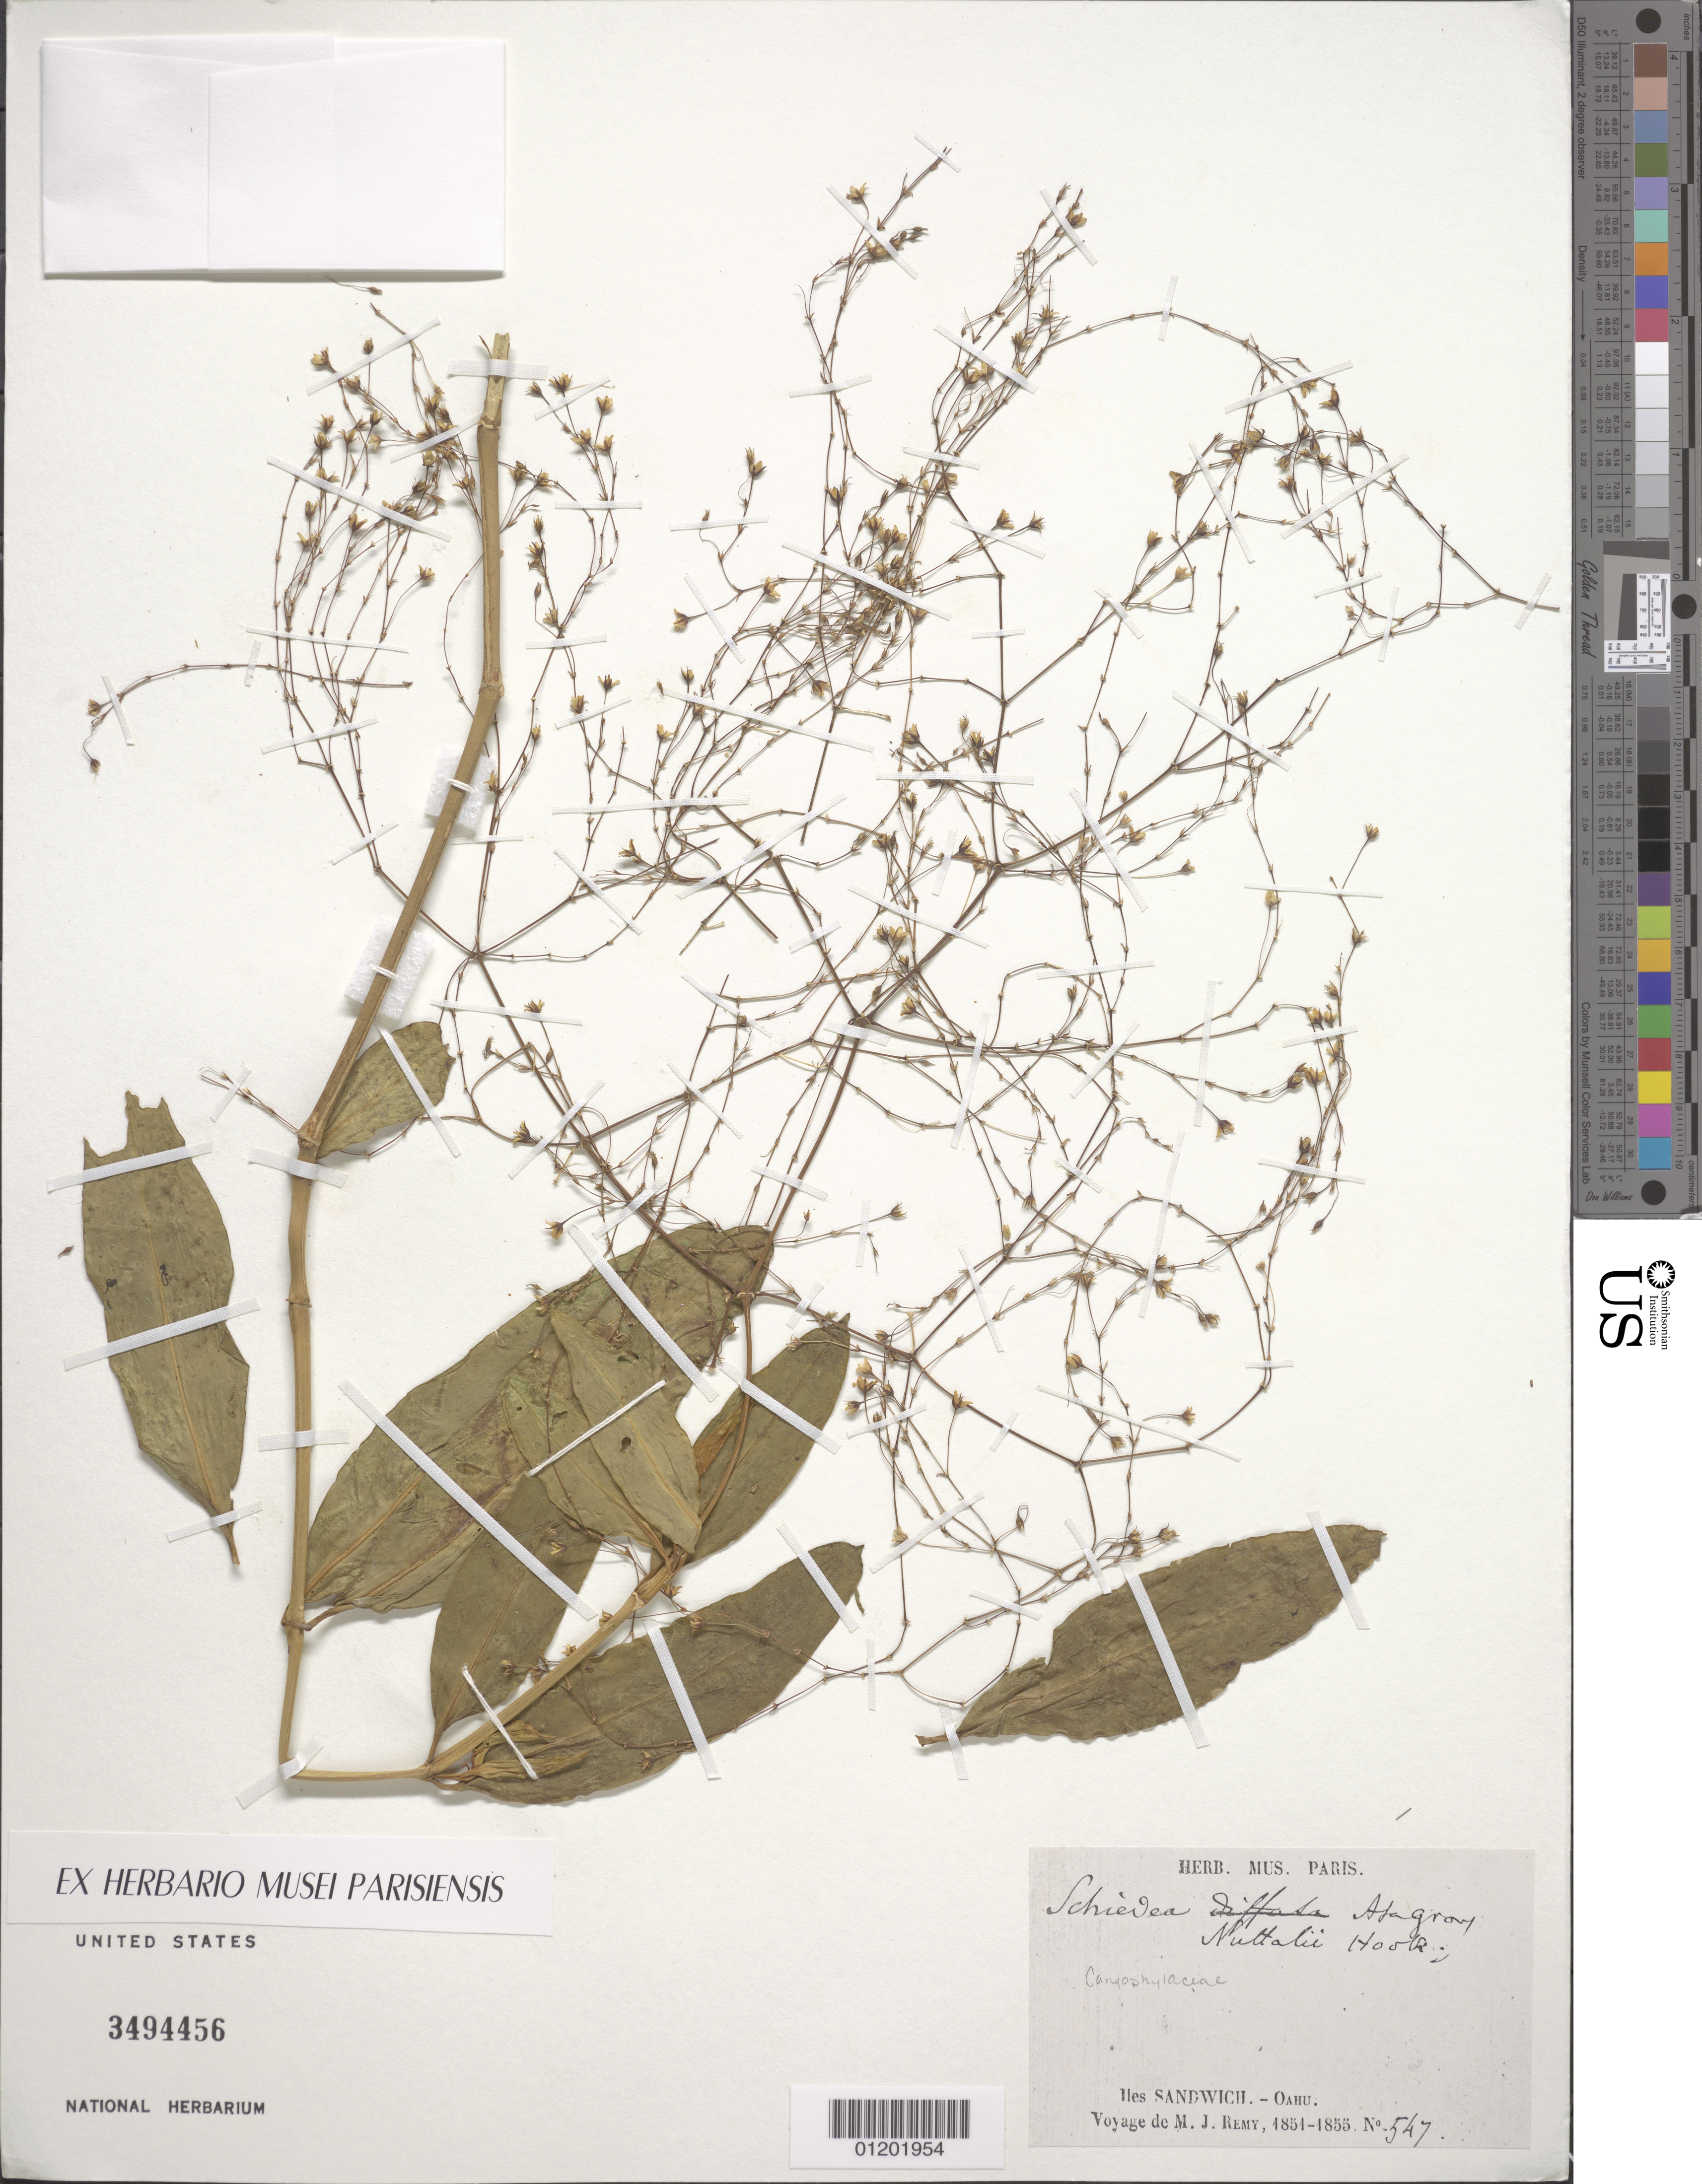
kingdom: Plantae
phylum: Tracheophyta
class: Magnoliopsida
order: Caryophyllales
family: Caryophyllaceae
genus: Schiedea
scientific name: Schiedea nuttallii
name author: Hook.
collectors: M. J. Remy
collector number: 547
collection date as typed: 1851 to --- 1855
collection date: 1851/1855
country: United States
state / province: Hawaii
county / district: Honolulu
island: Oahu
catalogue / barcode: US 3494456